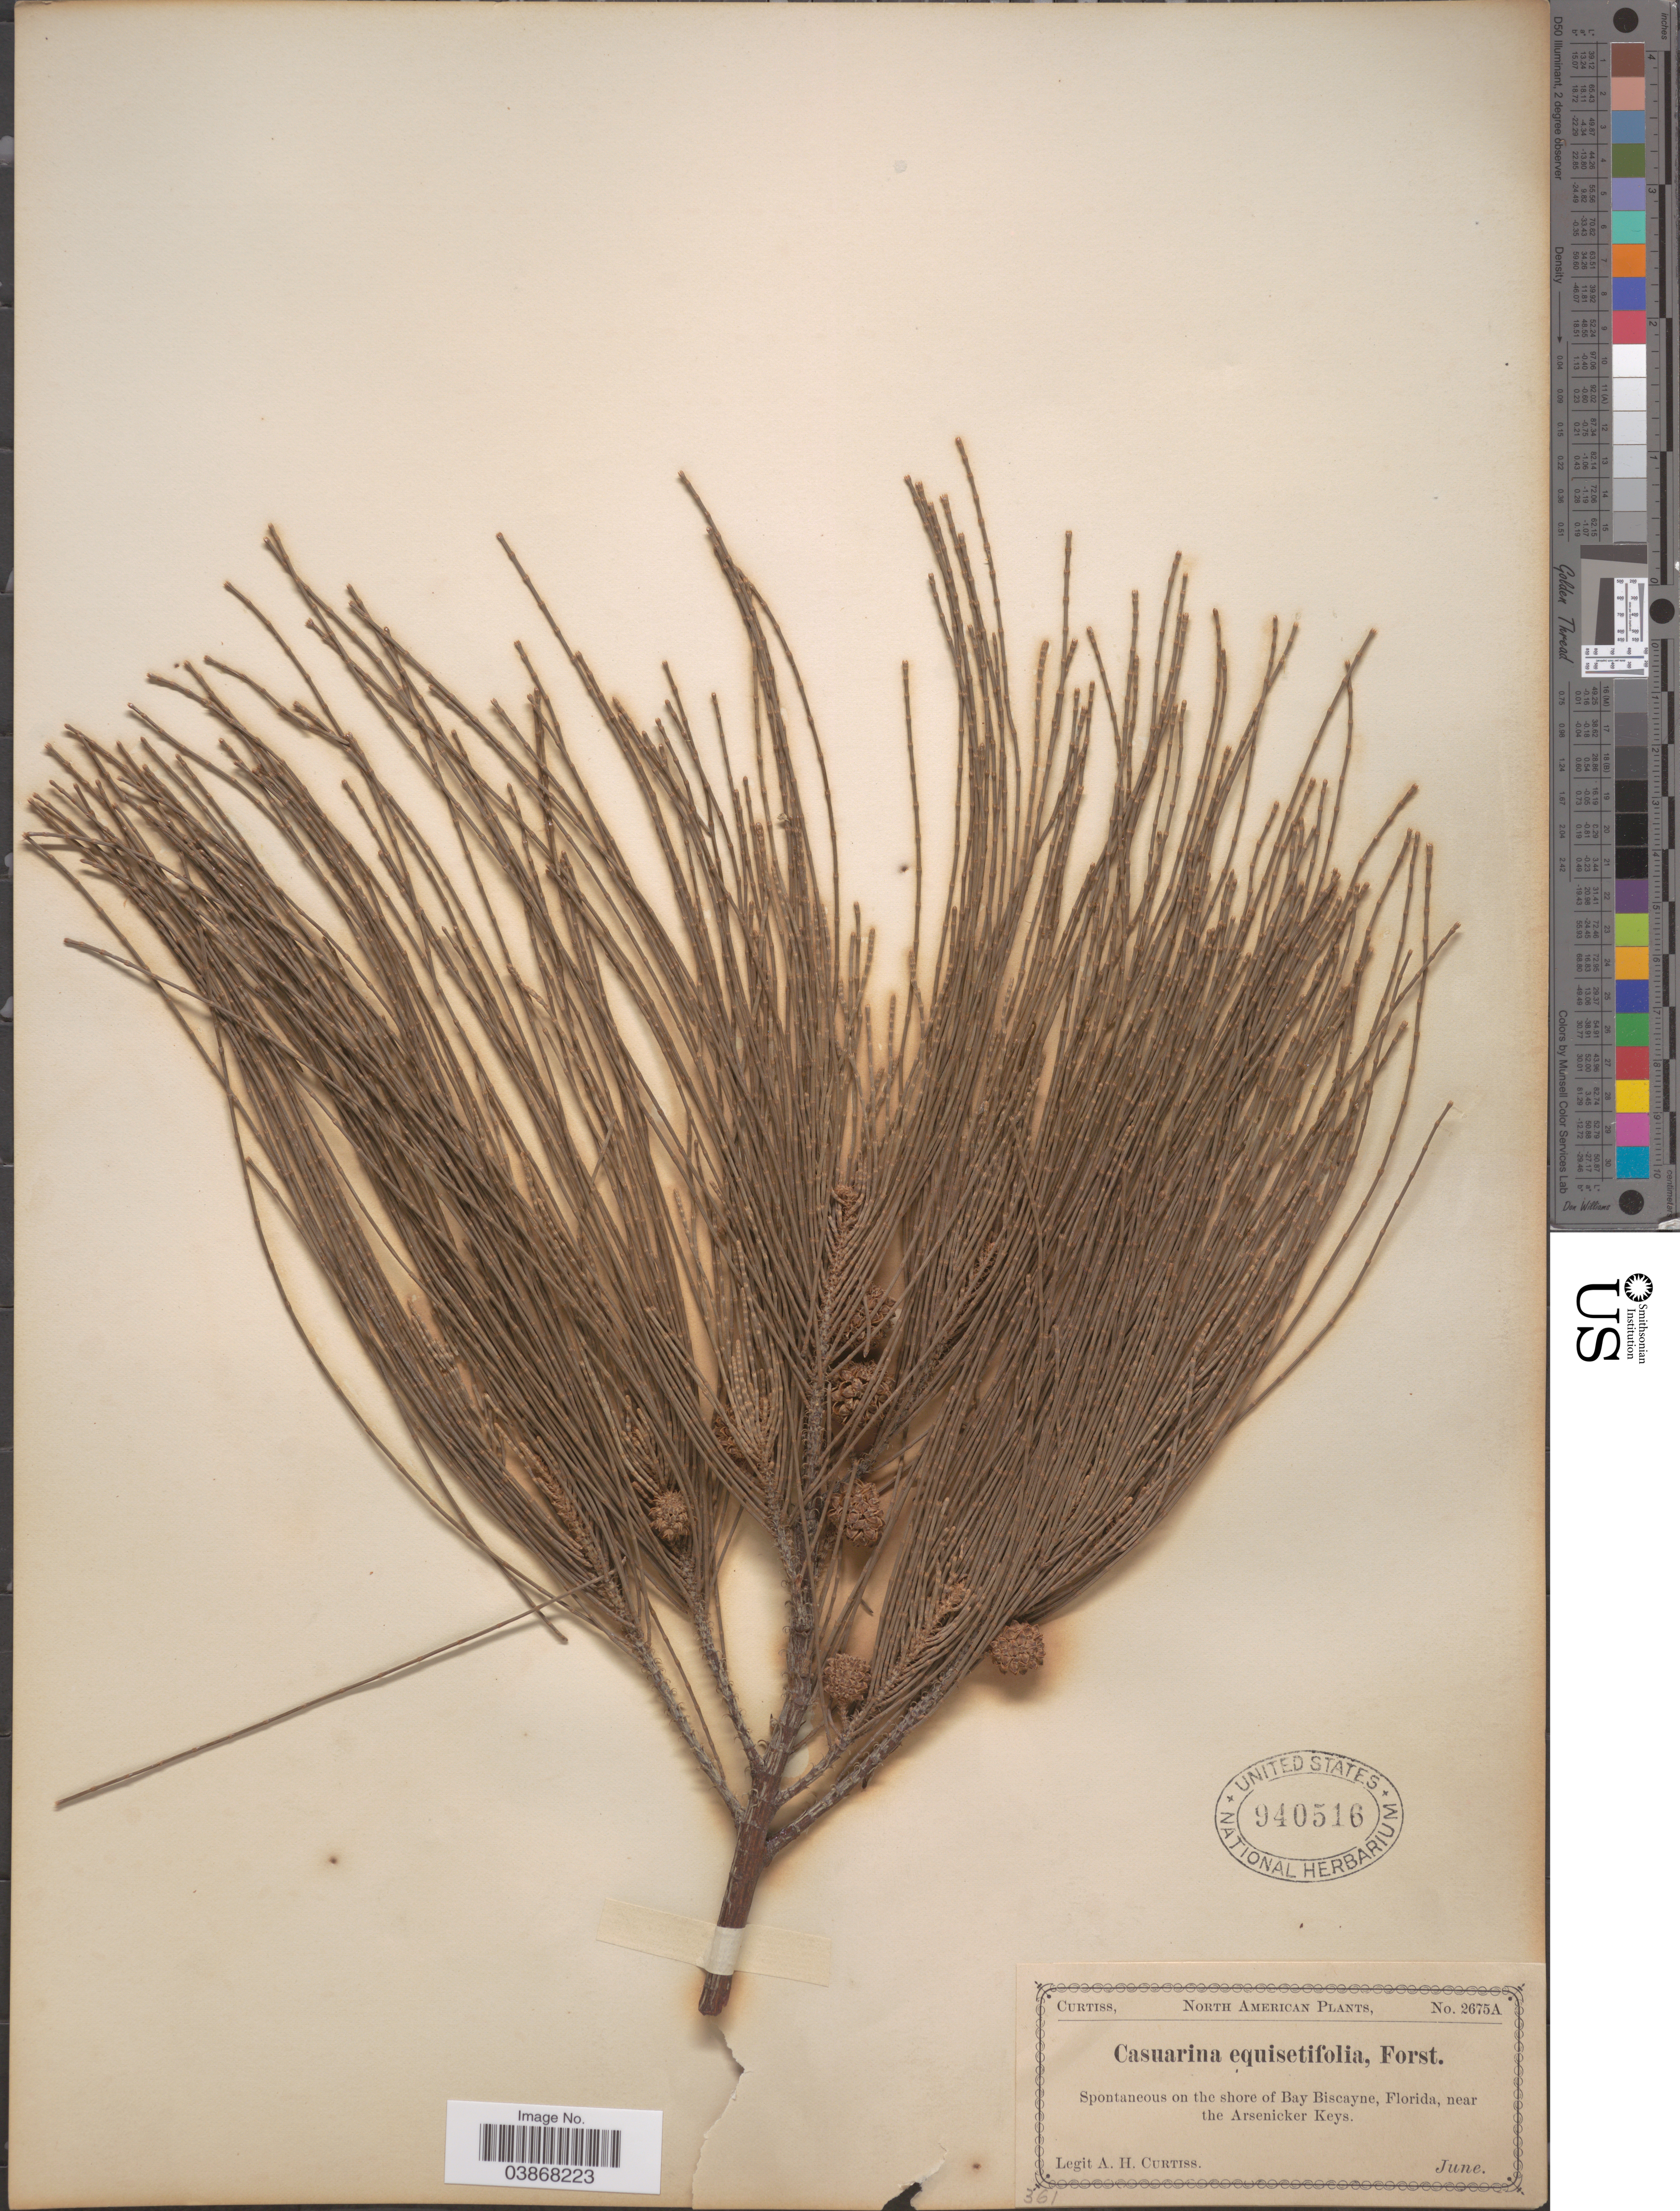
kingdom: Plantae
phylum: Tracheophyta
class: Magnoliopsida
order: Fagales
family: Casuarinaceae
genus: Casuarina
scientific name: Casuarina equisetifolia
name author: L.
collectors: A. H. Curtiss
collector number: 2675A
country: United States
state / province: Florida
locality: On the shore of Bay Biscayne, Florida, near the Arsenicker Keys.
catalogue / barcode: US 940516